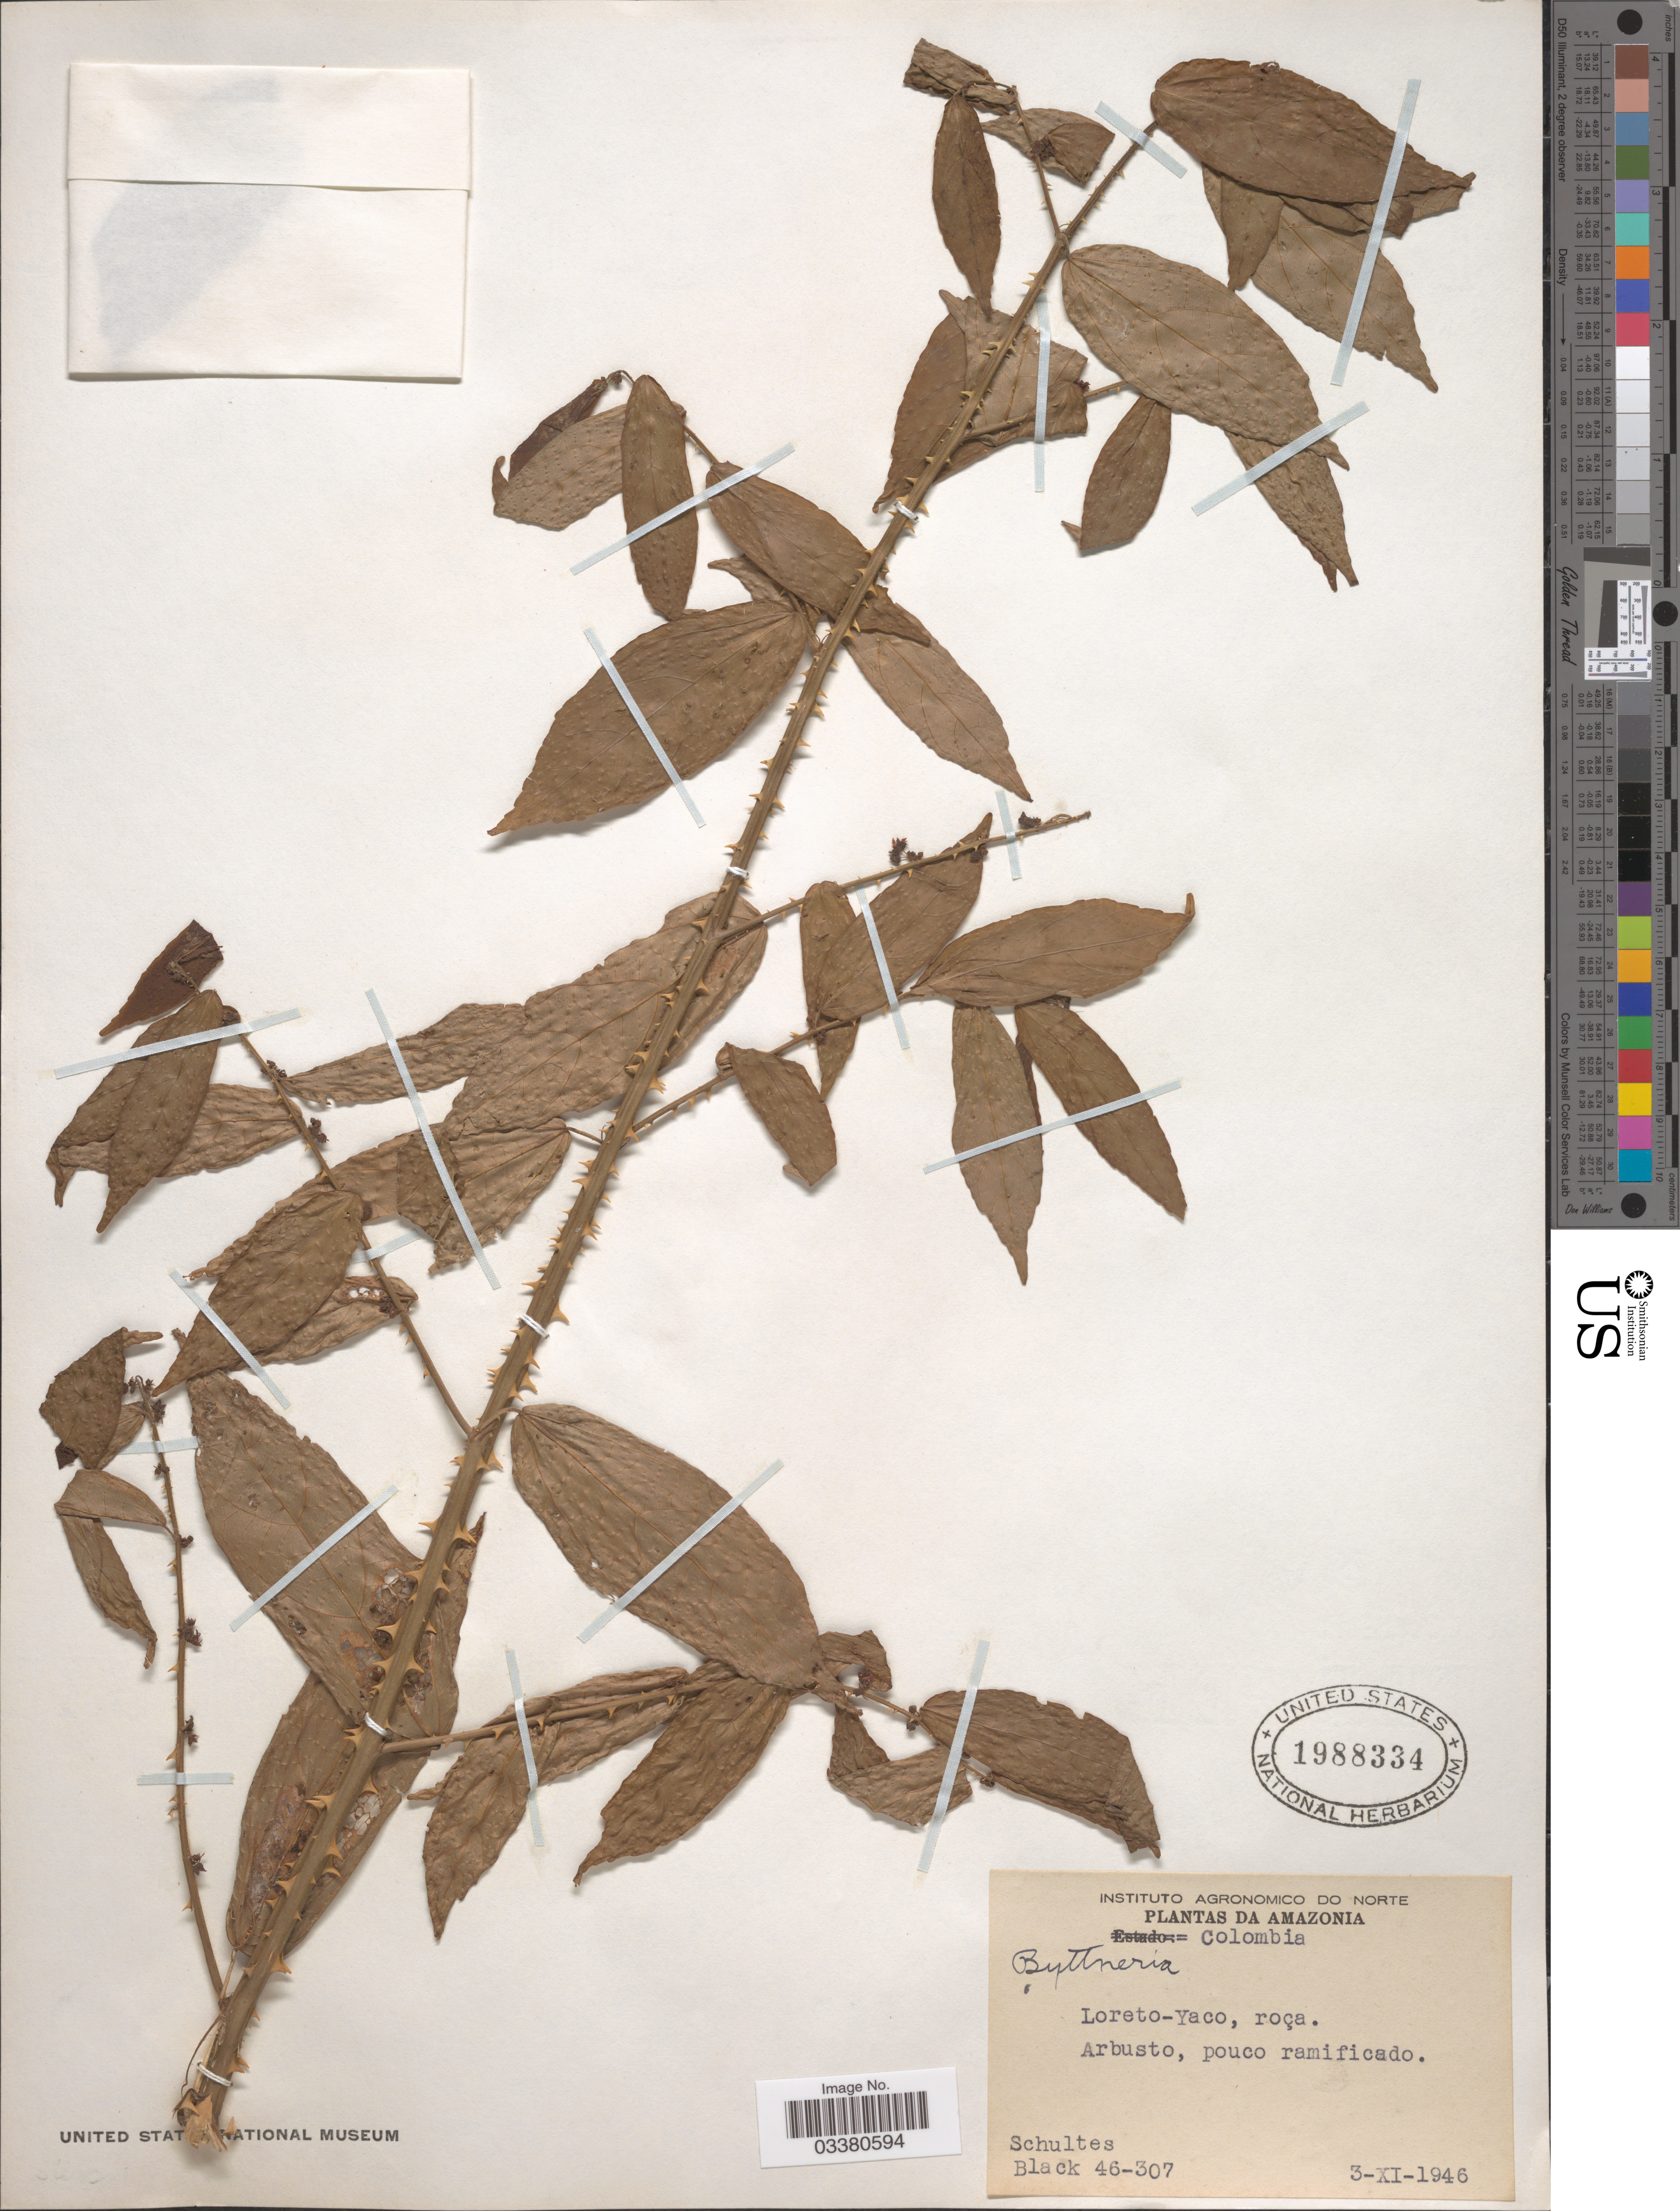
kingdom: Plantae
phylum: Tracheophyta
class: Magnoliopsida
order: Malvales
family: Malvaceae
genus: Byttneria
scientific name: Byttneria sp.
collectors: -- Schultes & -- Black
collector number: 46-307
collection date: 1946-11-03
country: Colombia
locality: Amazonia. Loreto-Yaco, roça.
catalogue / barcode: US 1988334